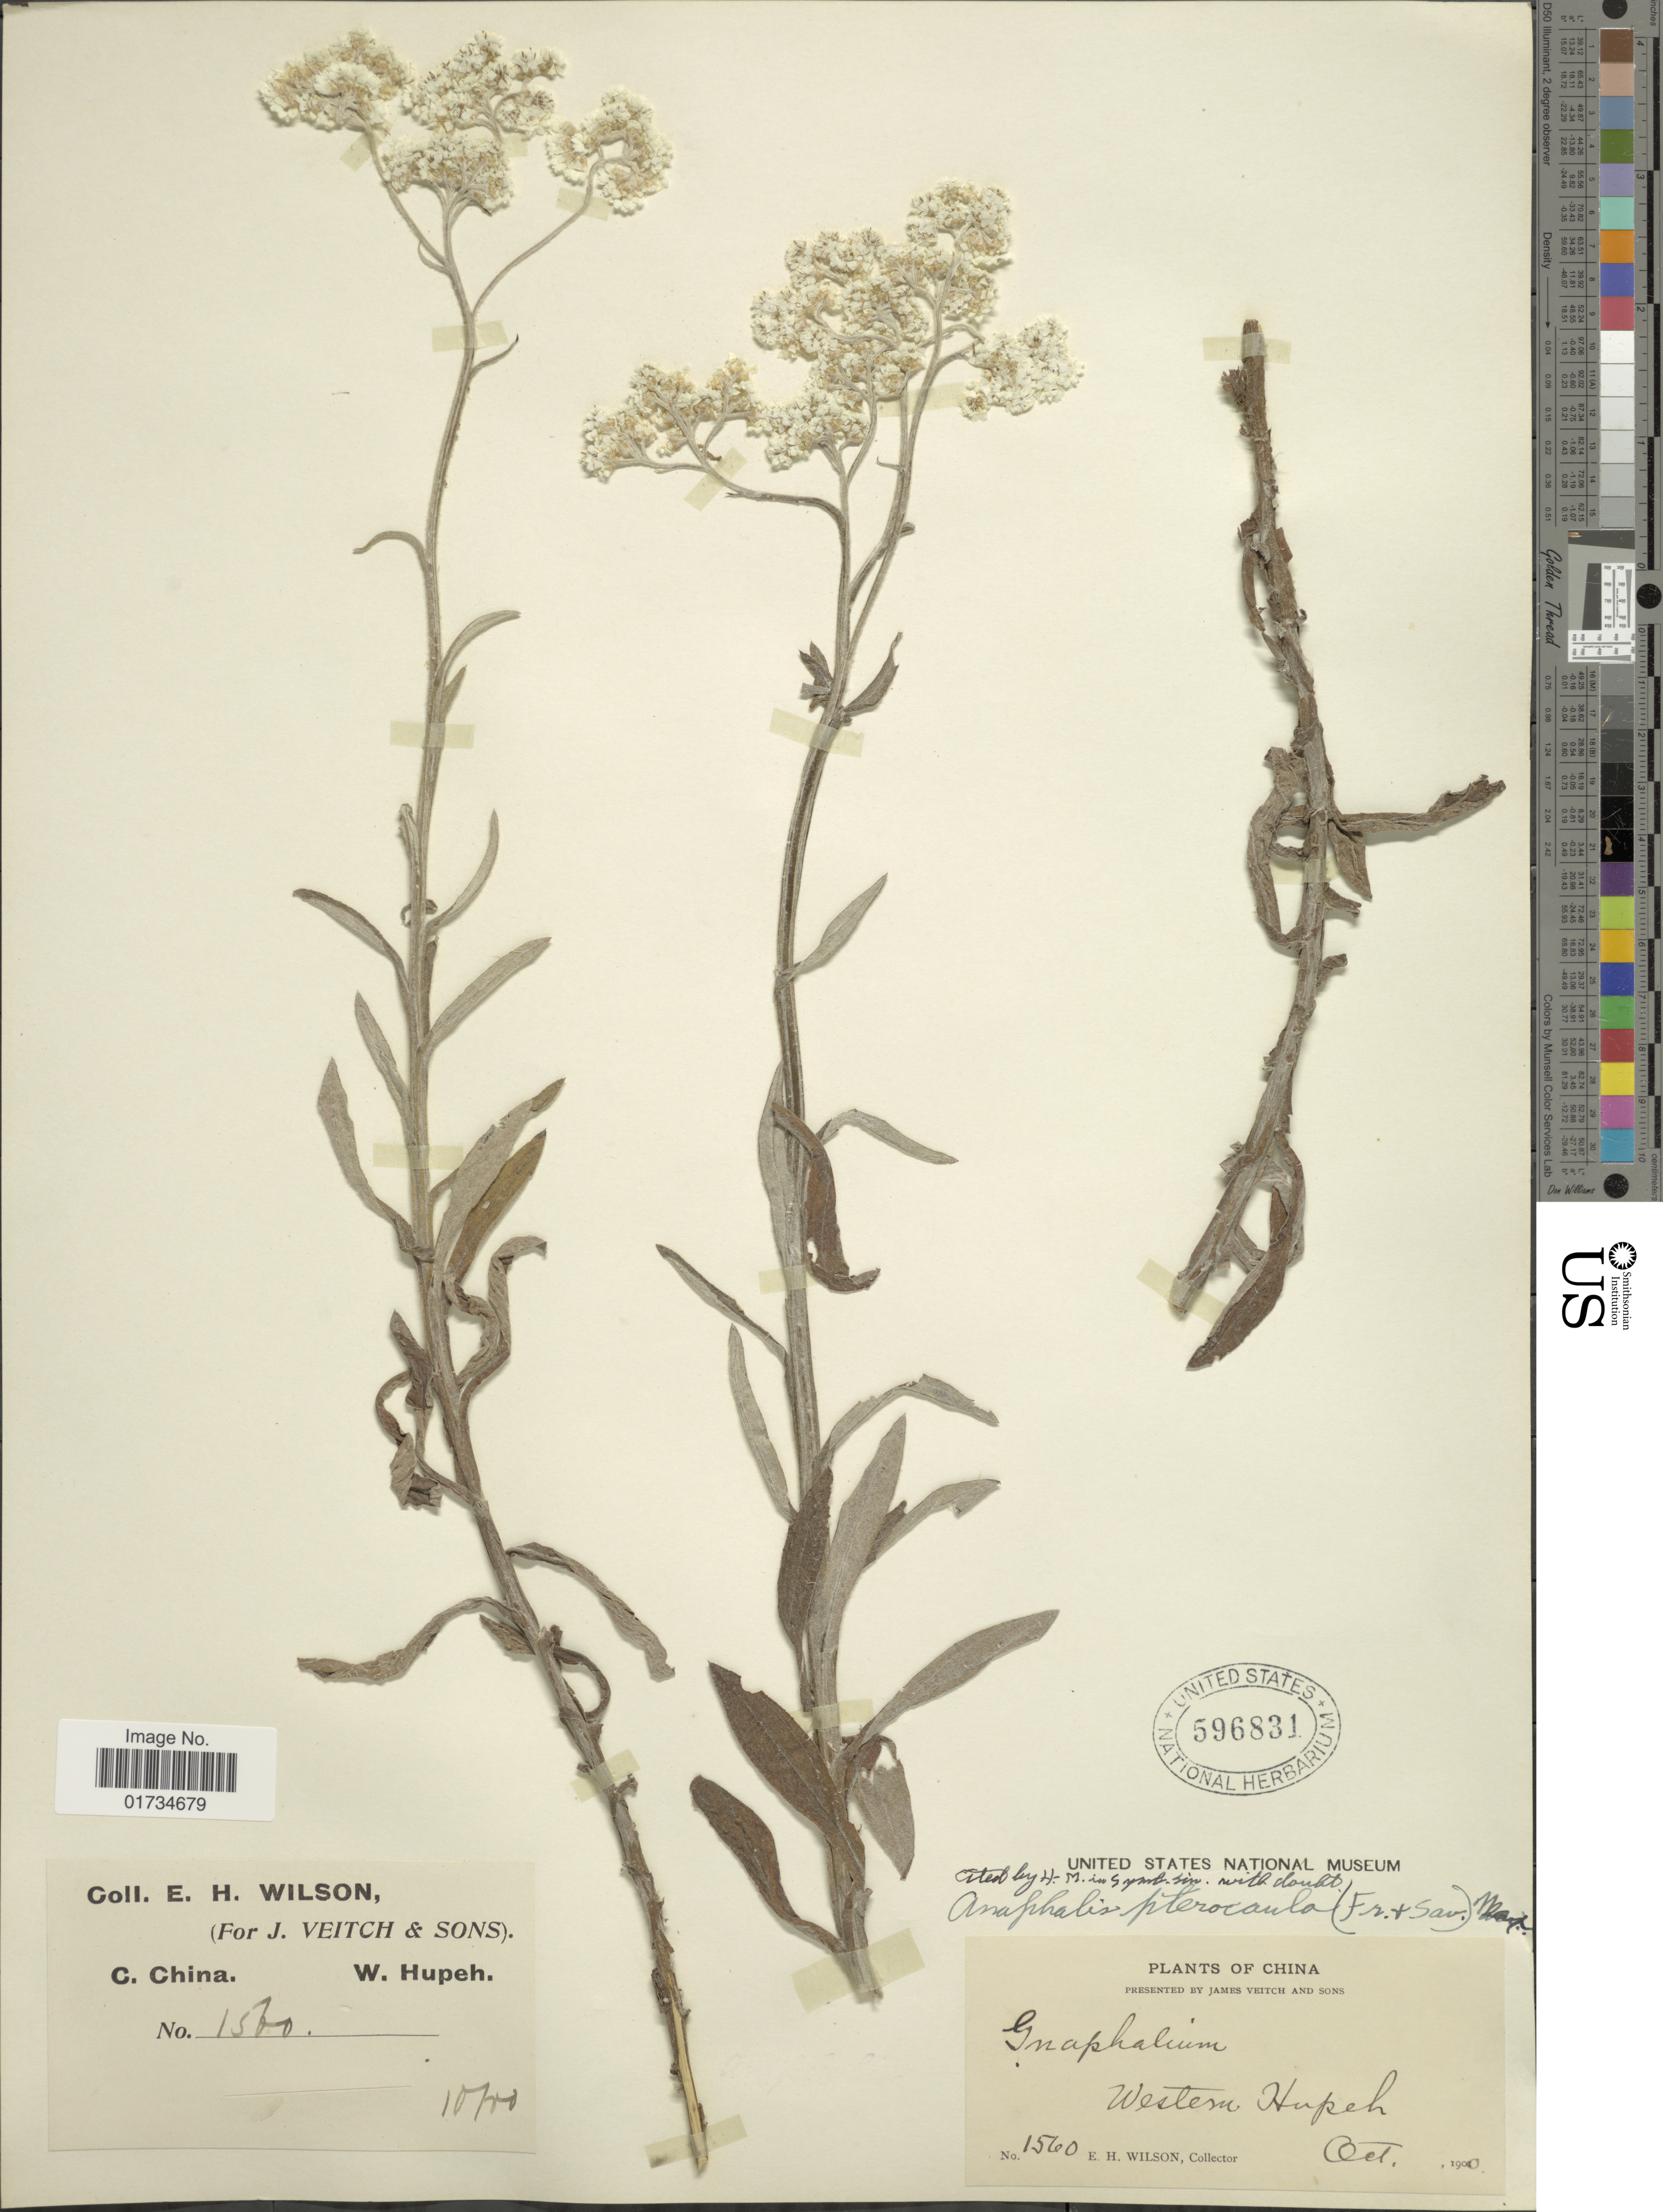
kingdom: Plantae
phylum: Tracheophyta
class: Magnoliopsida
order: Asterales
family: Asteraceae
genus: Anaphalis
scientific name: Anaphalis pterocaulon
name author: Maxim.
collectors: E. Wilson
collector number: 1560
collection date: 1900-10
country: China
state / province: Hubei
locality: China. Western Hupeh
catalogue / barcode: US 596831